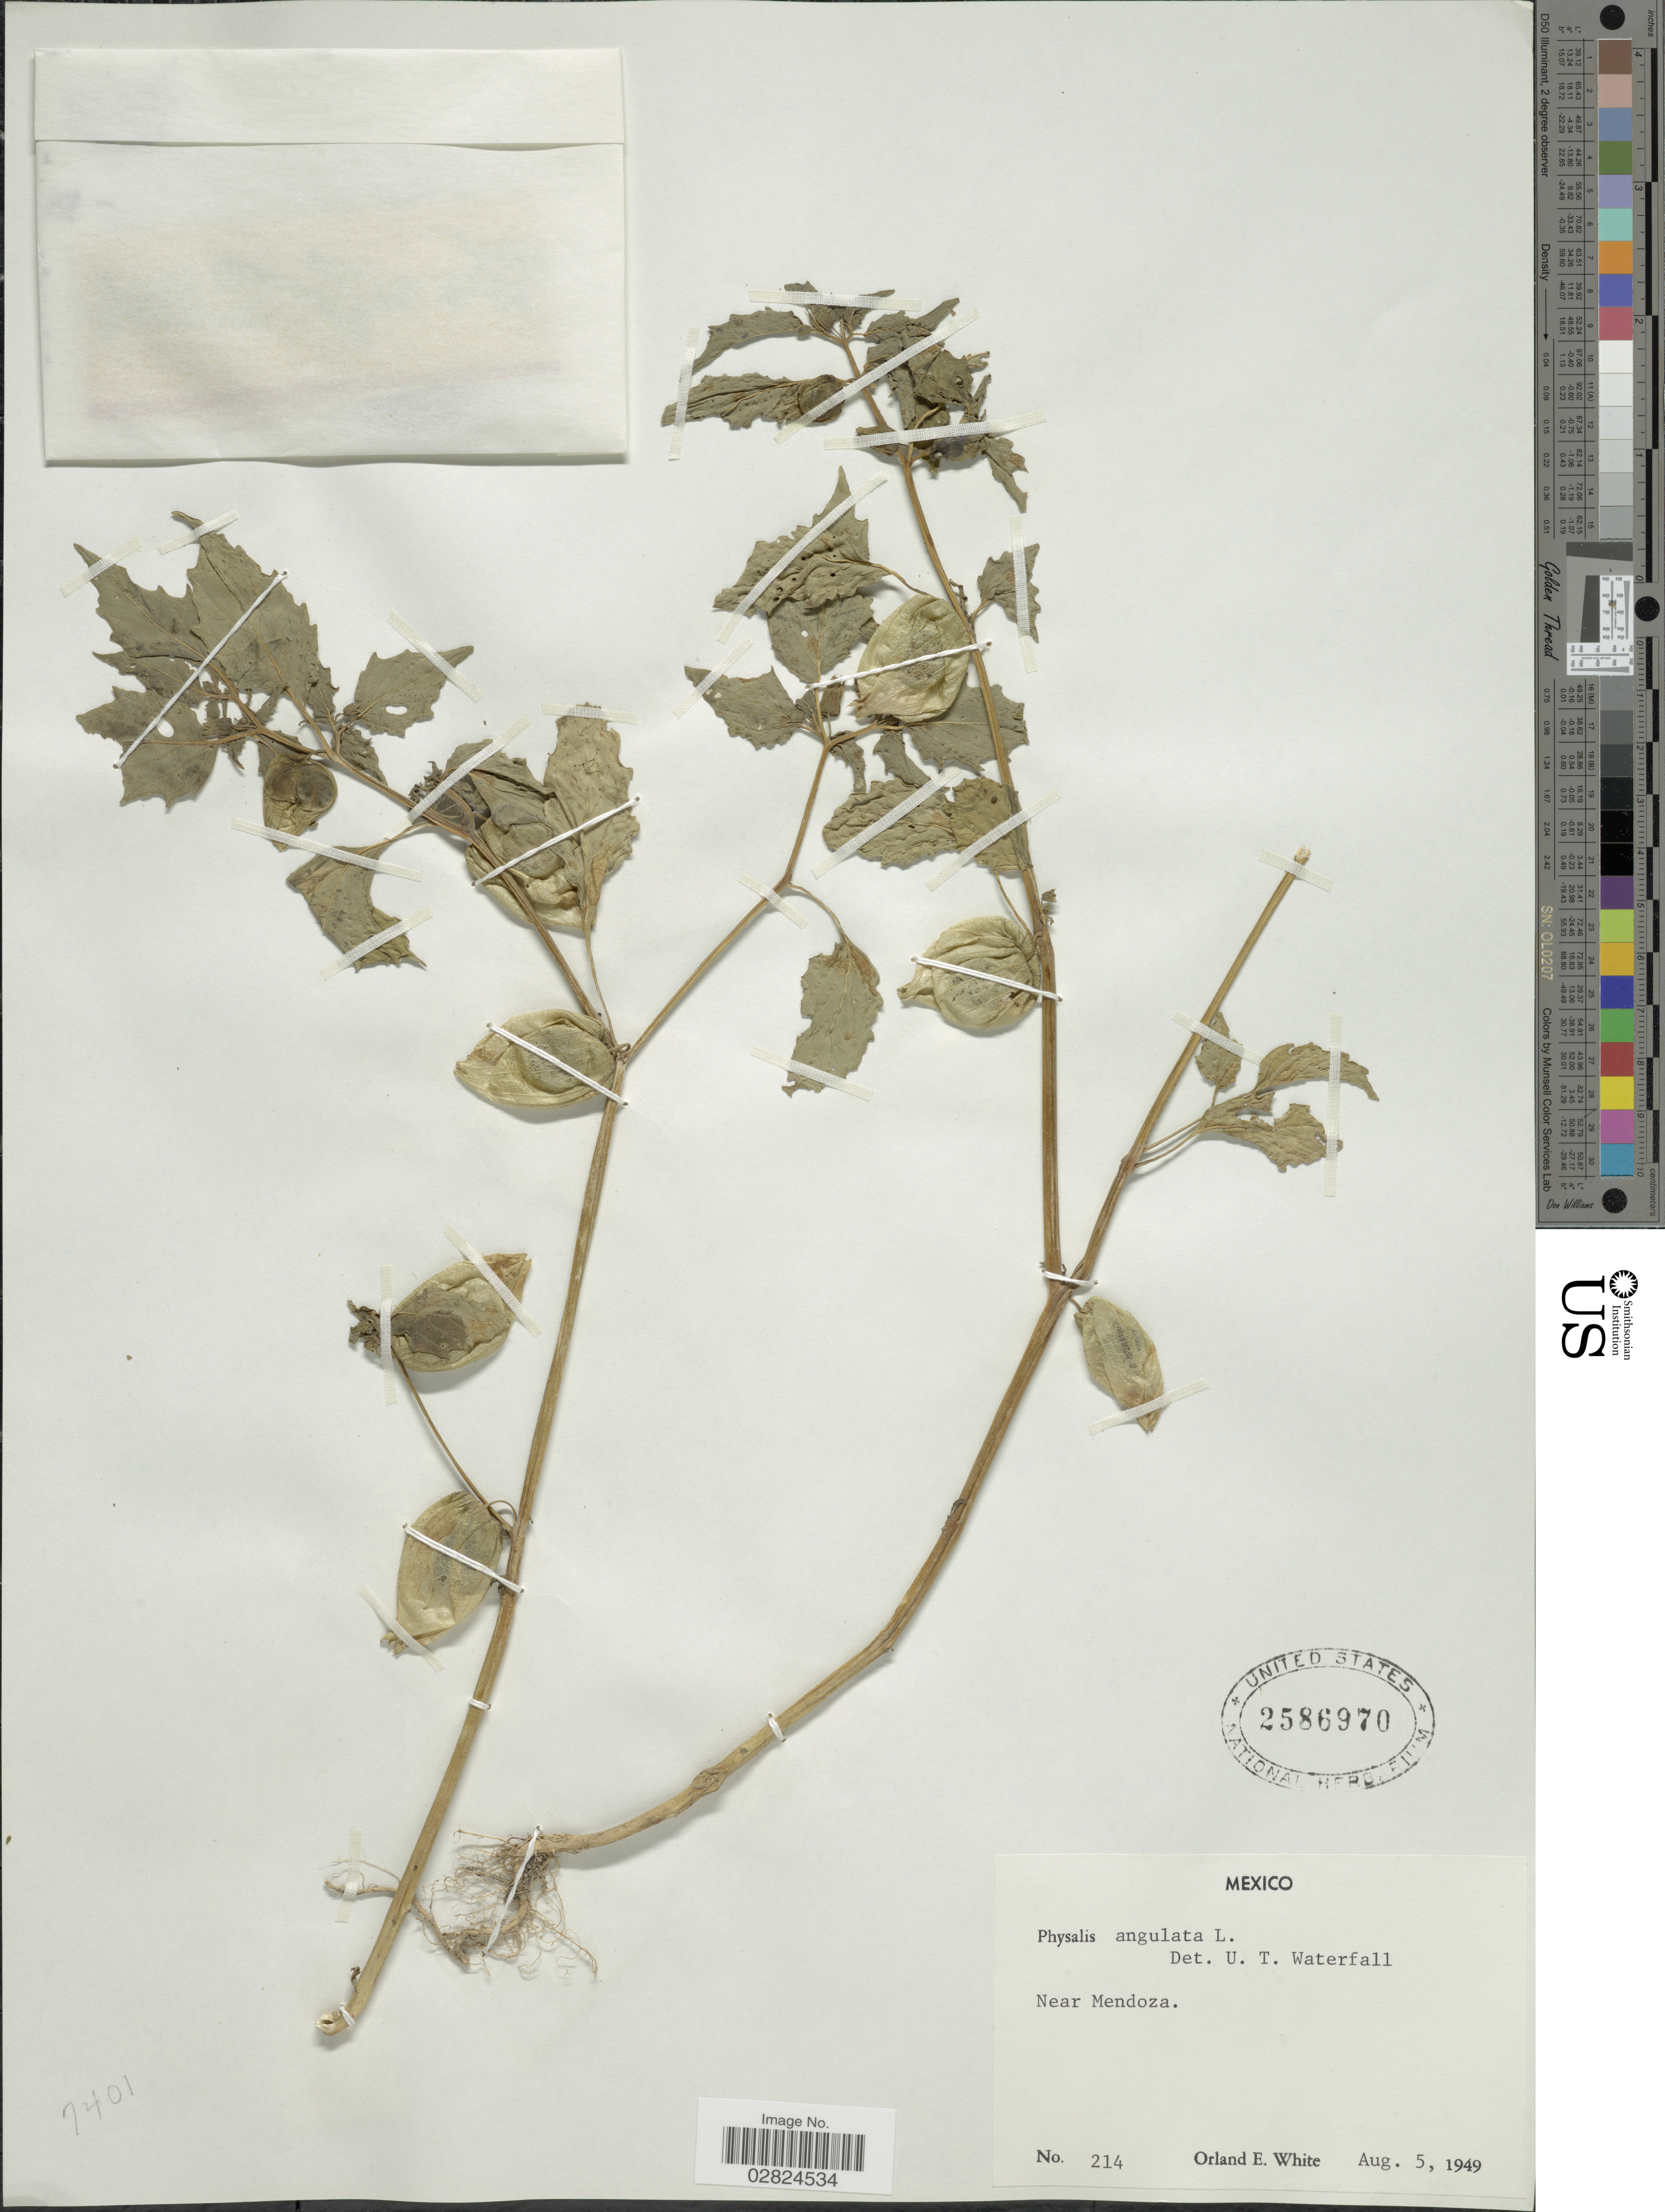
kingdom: Plantae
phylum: Tracheophyta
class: Magnoliopsida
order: Solanales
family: Solanaceae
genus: Physalis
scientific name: Physalis angulata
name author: L.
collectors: O. E. White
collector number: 214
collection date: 1949-08-05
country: Mexico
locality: Near Mendoza.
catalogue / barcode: US 2586970